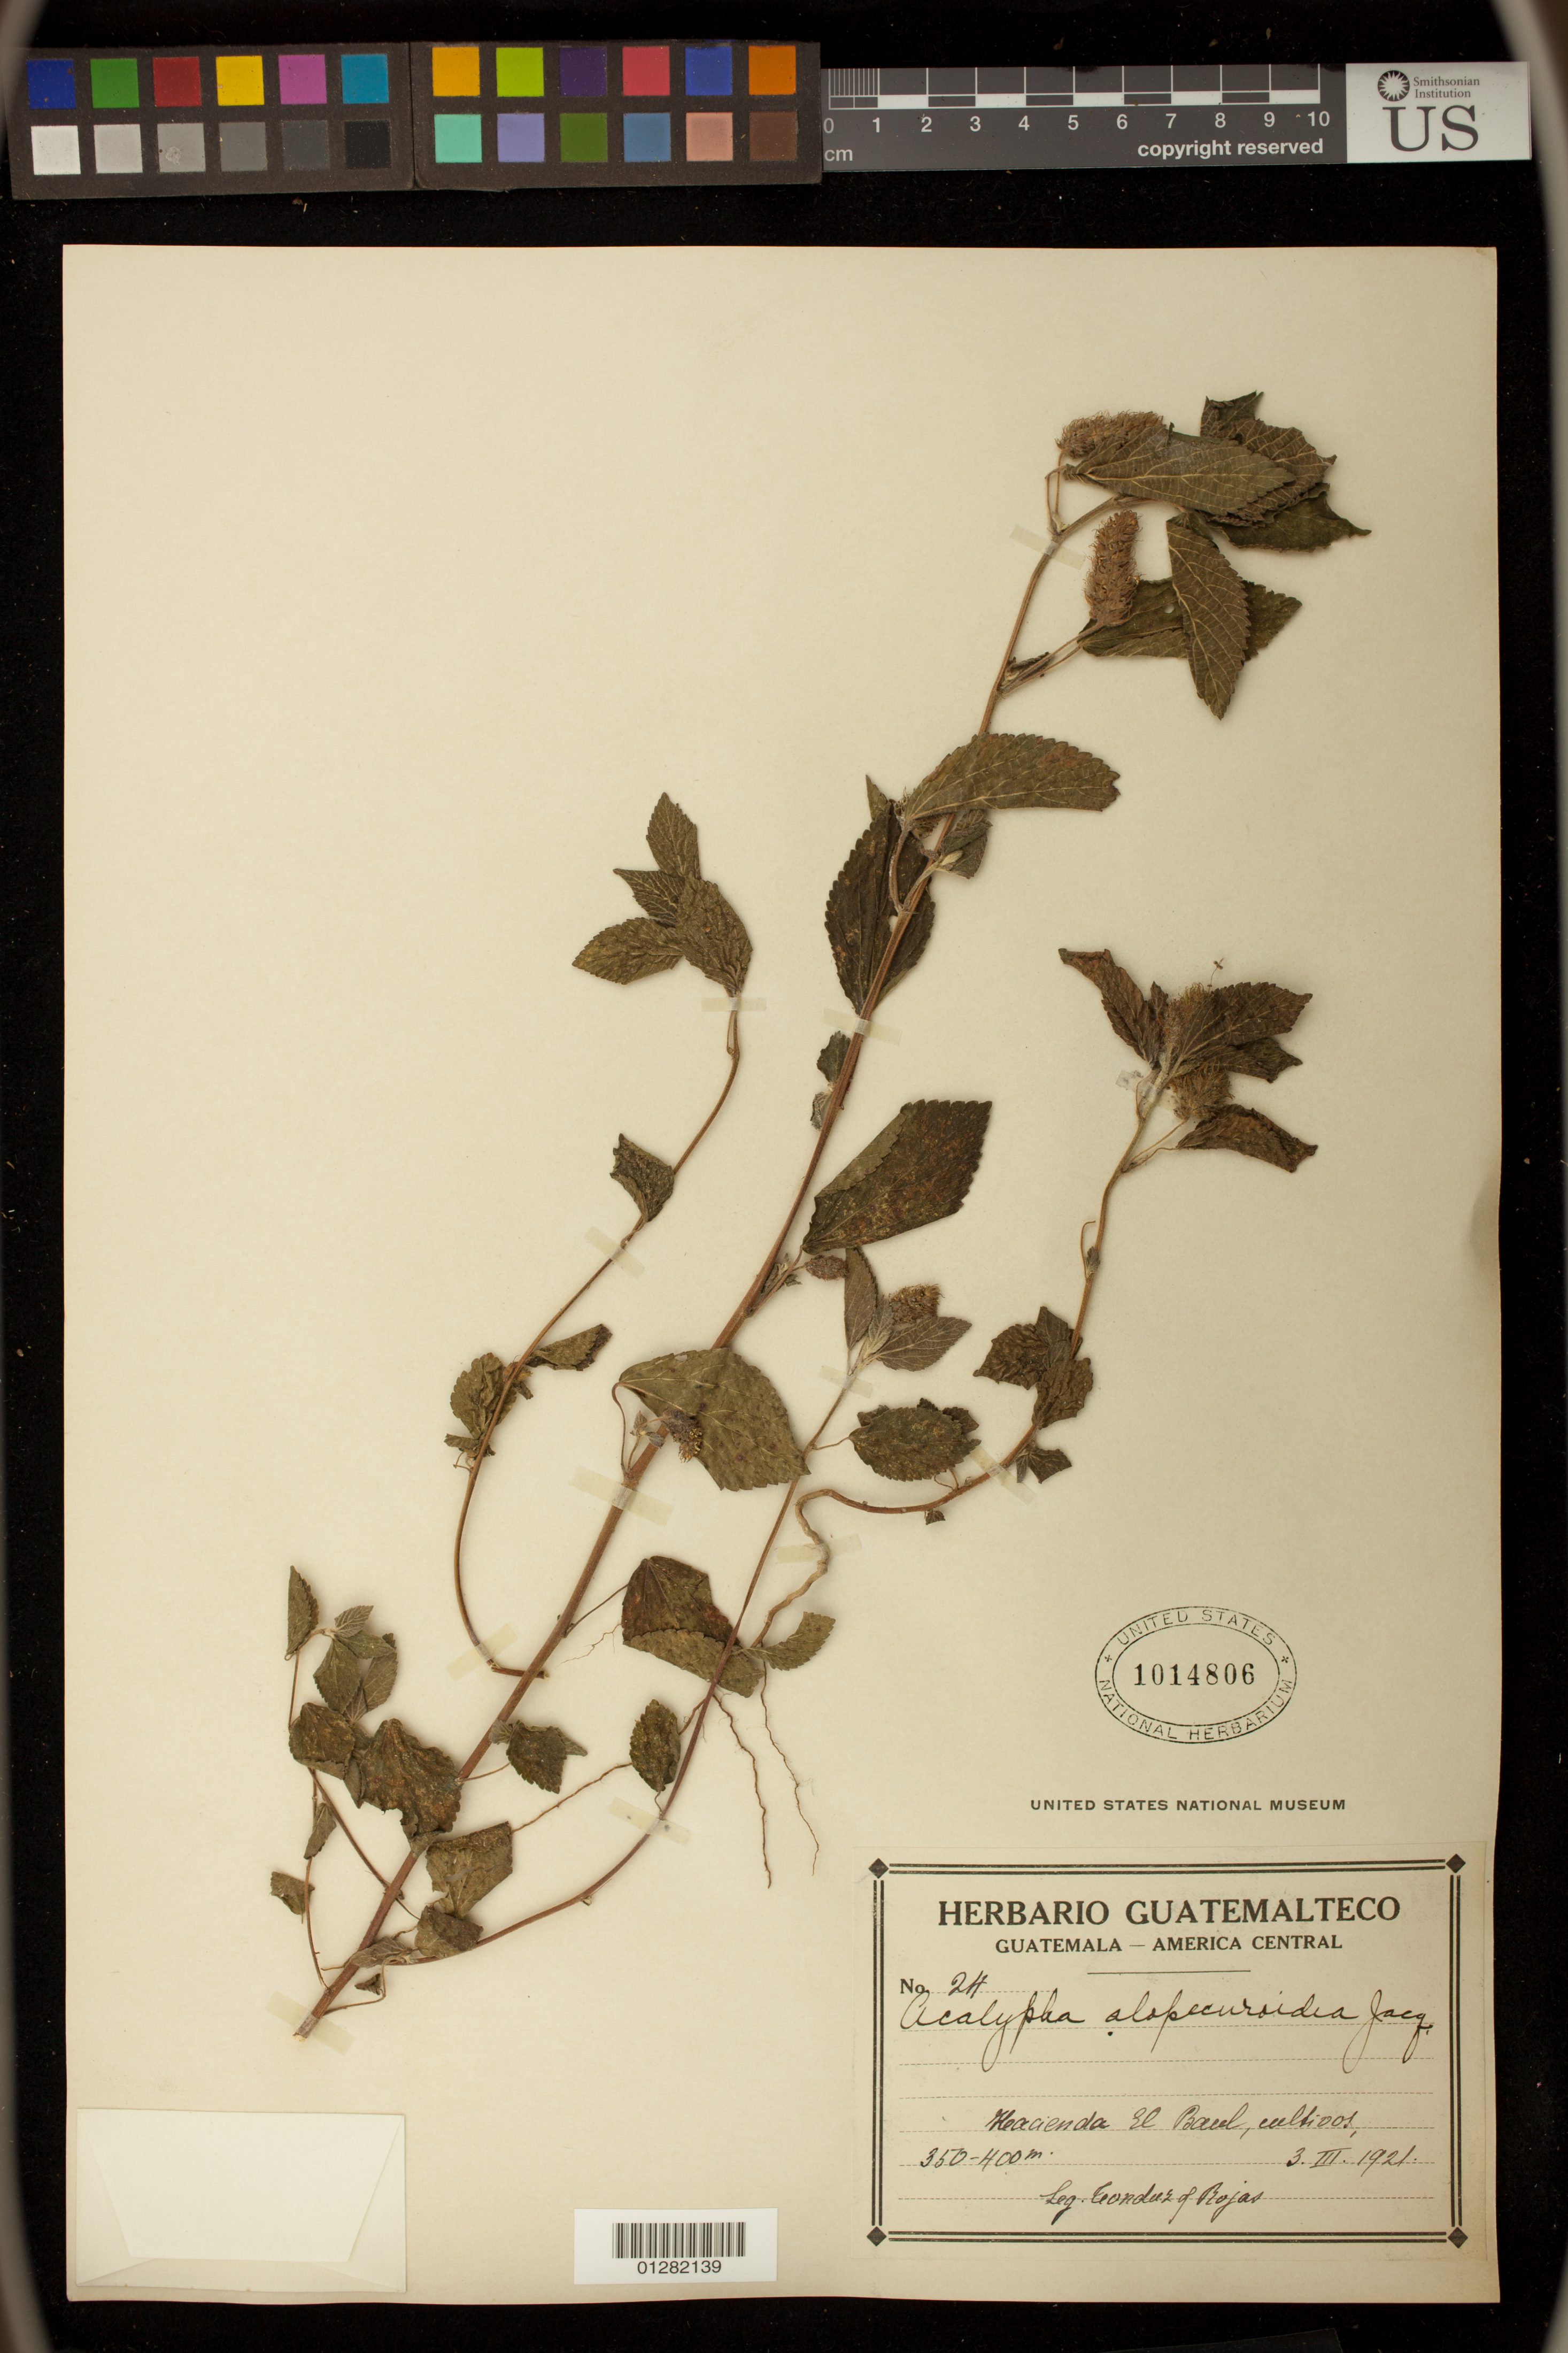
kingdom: Plantae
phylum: Tracheophyta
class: Magnoliopsida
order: Malpighiales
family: Euphorbiaceae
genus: Acalypha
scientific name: Acalypha arvensis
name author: Poepp.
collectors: A. Tonduz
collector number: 24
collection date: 1921-03-03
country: Guatemala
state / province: Escuintla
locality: Hacienda El Baul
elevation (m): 350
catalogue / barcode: US 1014806